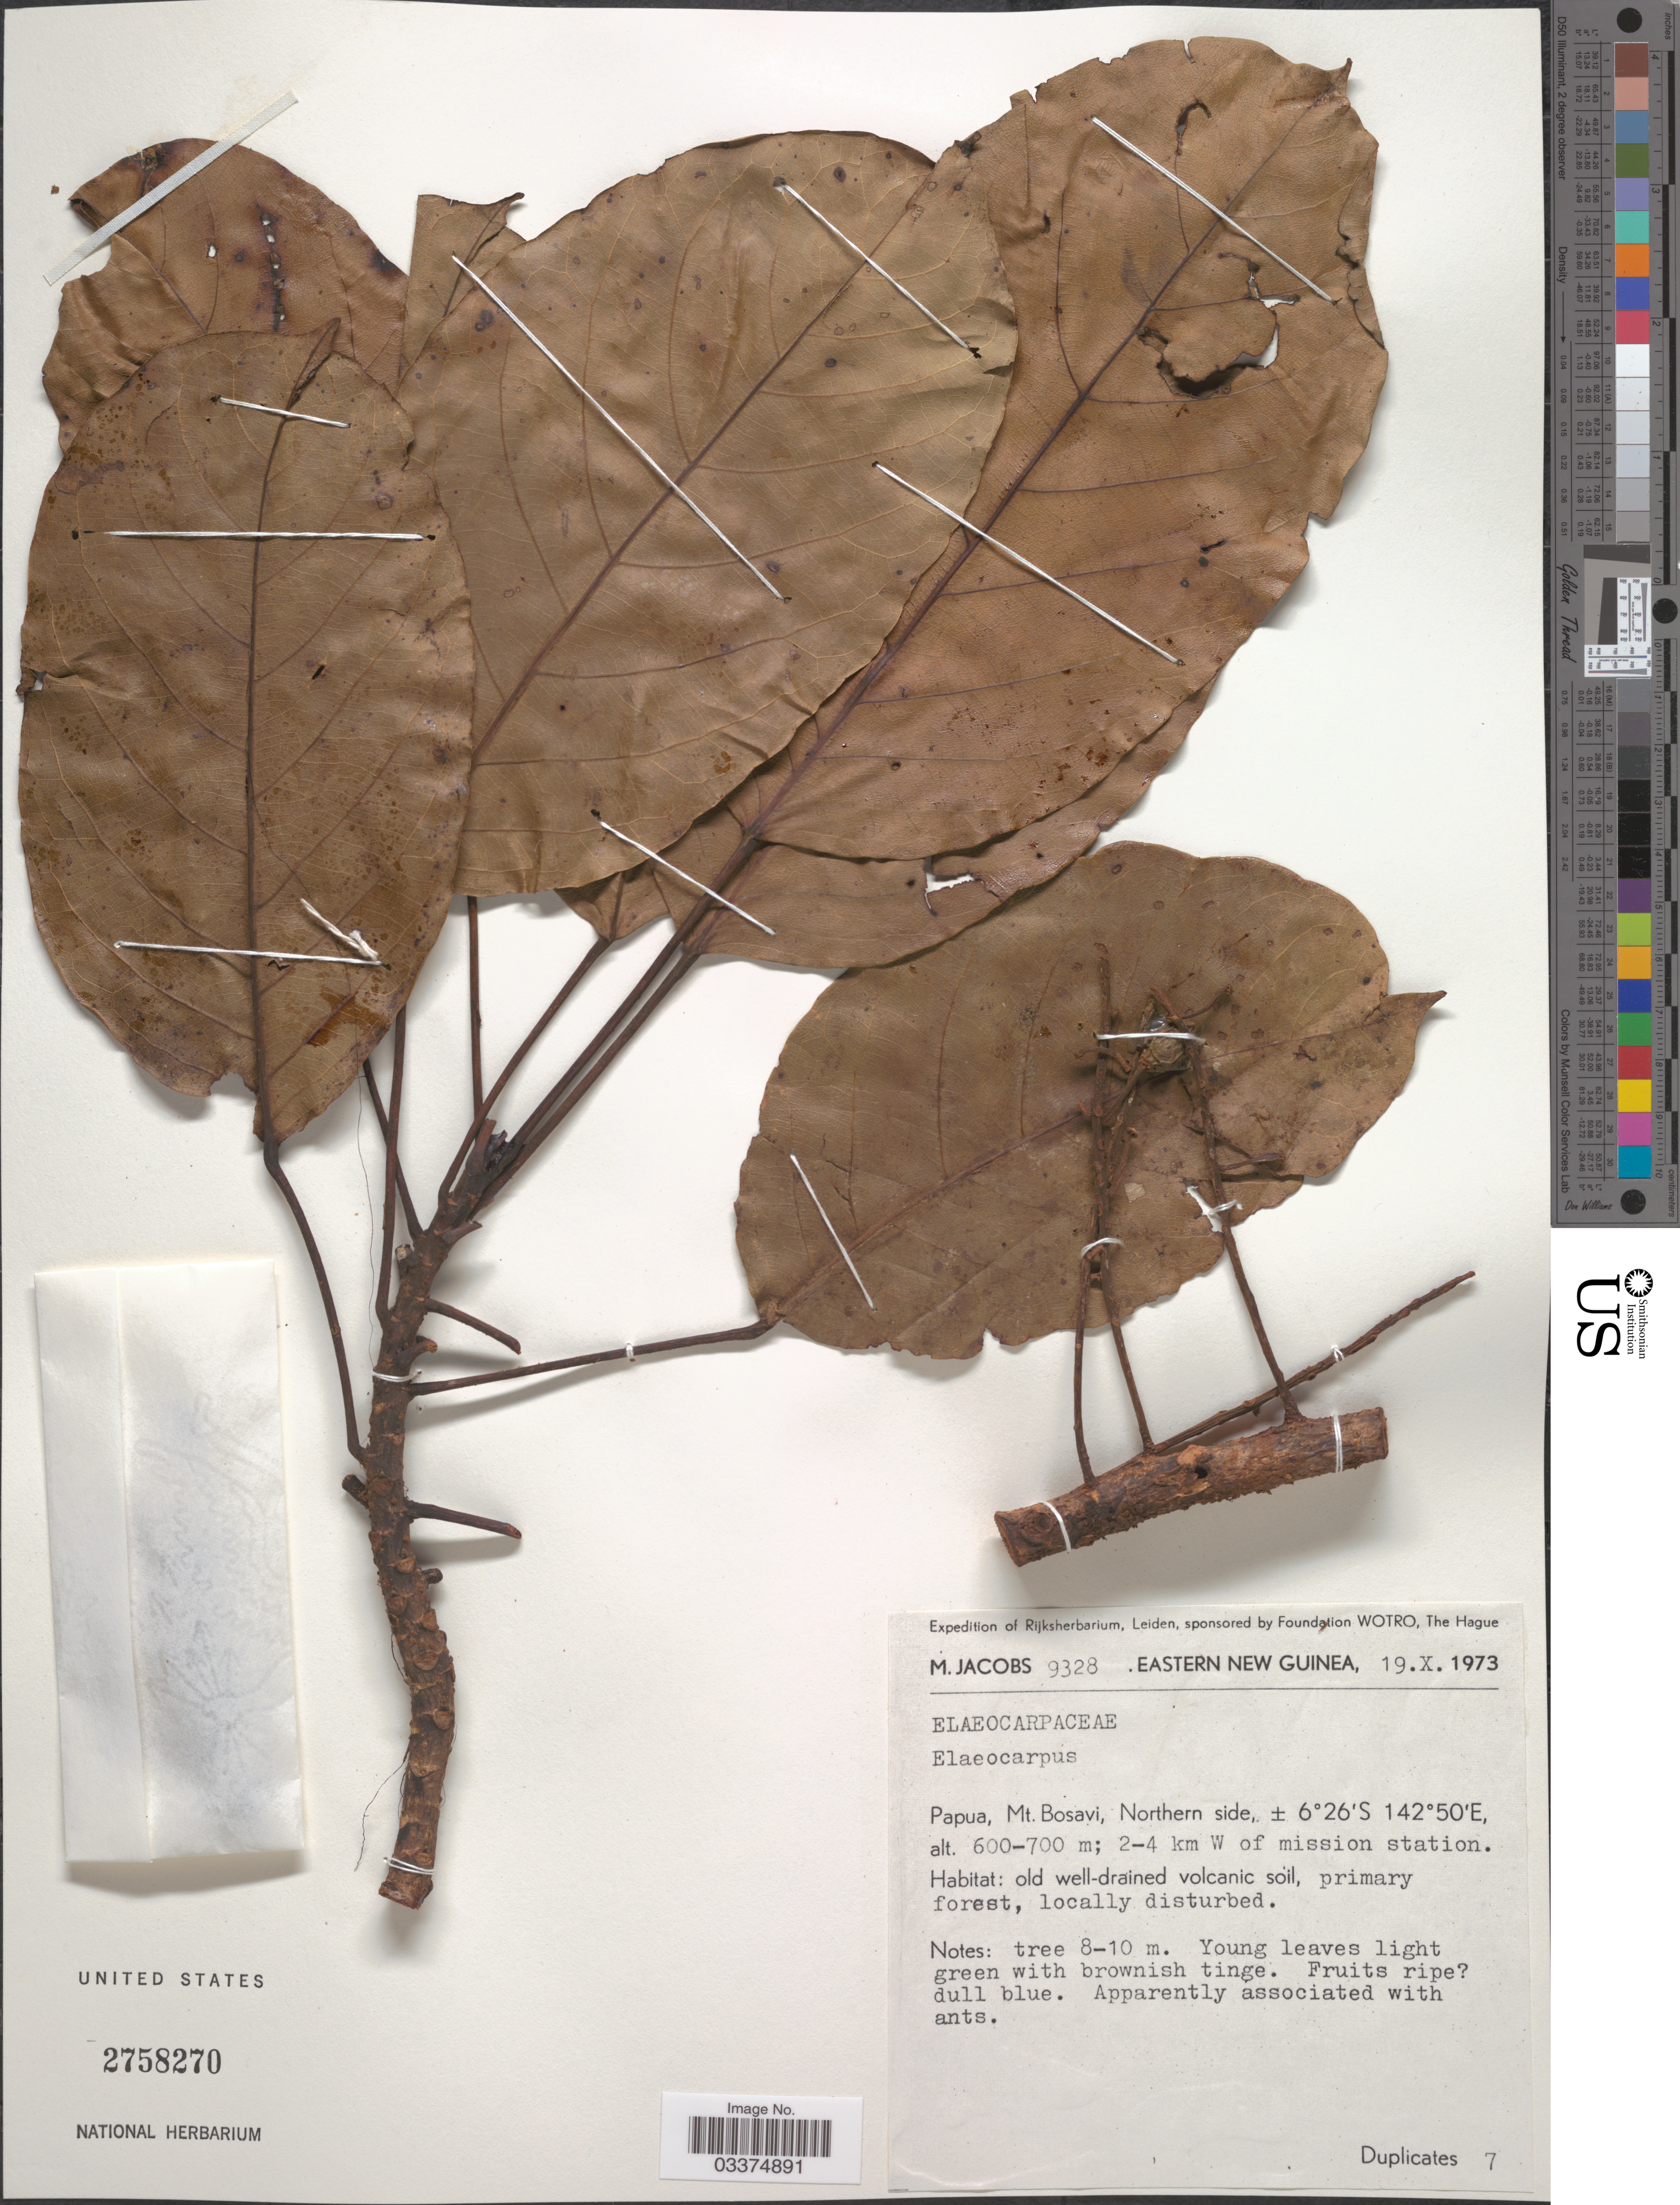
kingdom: Plantae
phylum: Tracheophyta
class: Magnoliopsida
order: Oxalidales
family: Elaeocarpaceae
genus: Elaeocarpus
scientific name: Elaeocarpus sp.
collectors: M. Jacobs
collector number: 9328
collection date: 1973-10-19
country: Papua New Guinea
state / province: Northern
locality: Eastern New Guinea. Papua, Mt. Bosavi, Northern side. 2-4 km W of mission station.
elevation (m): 600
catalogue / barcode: US 2758270